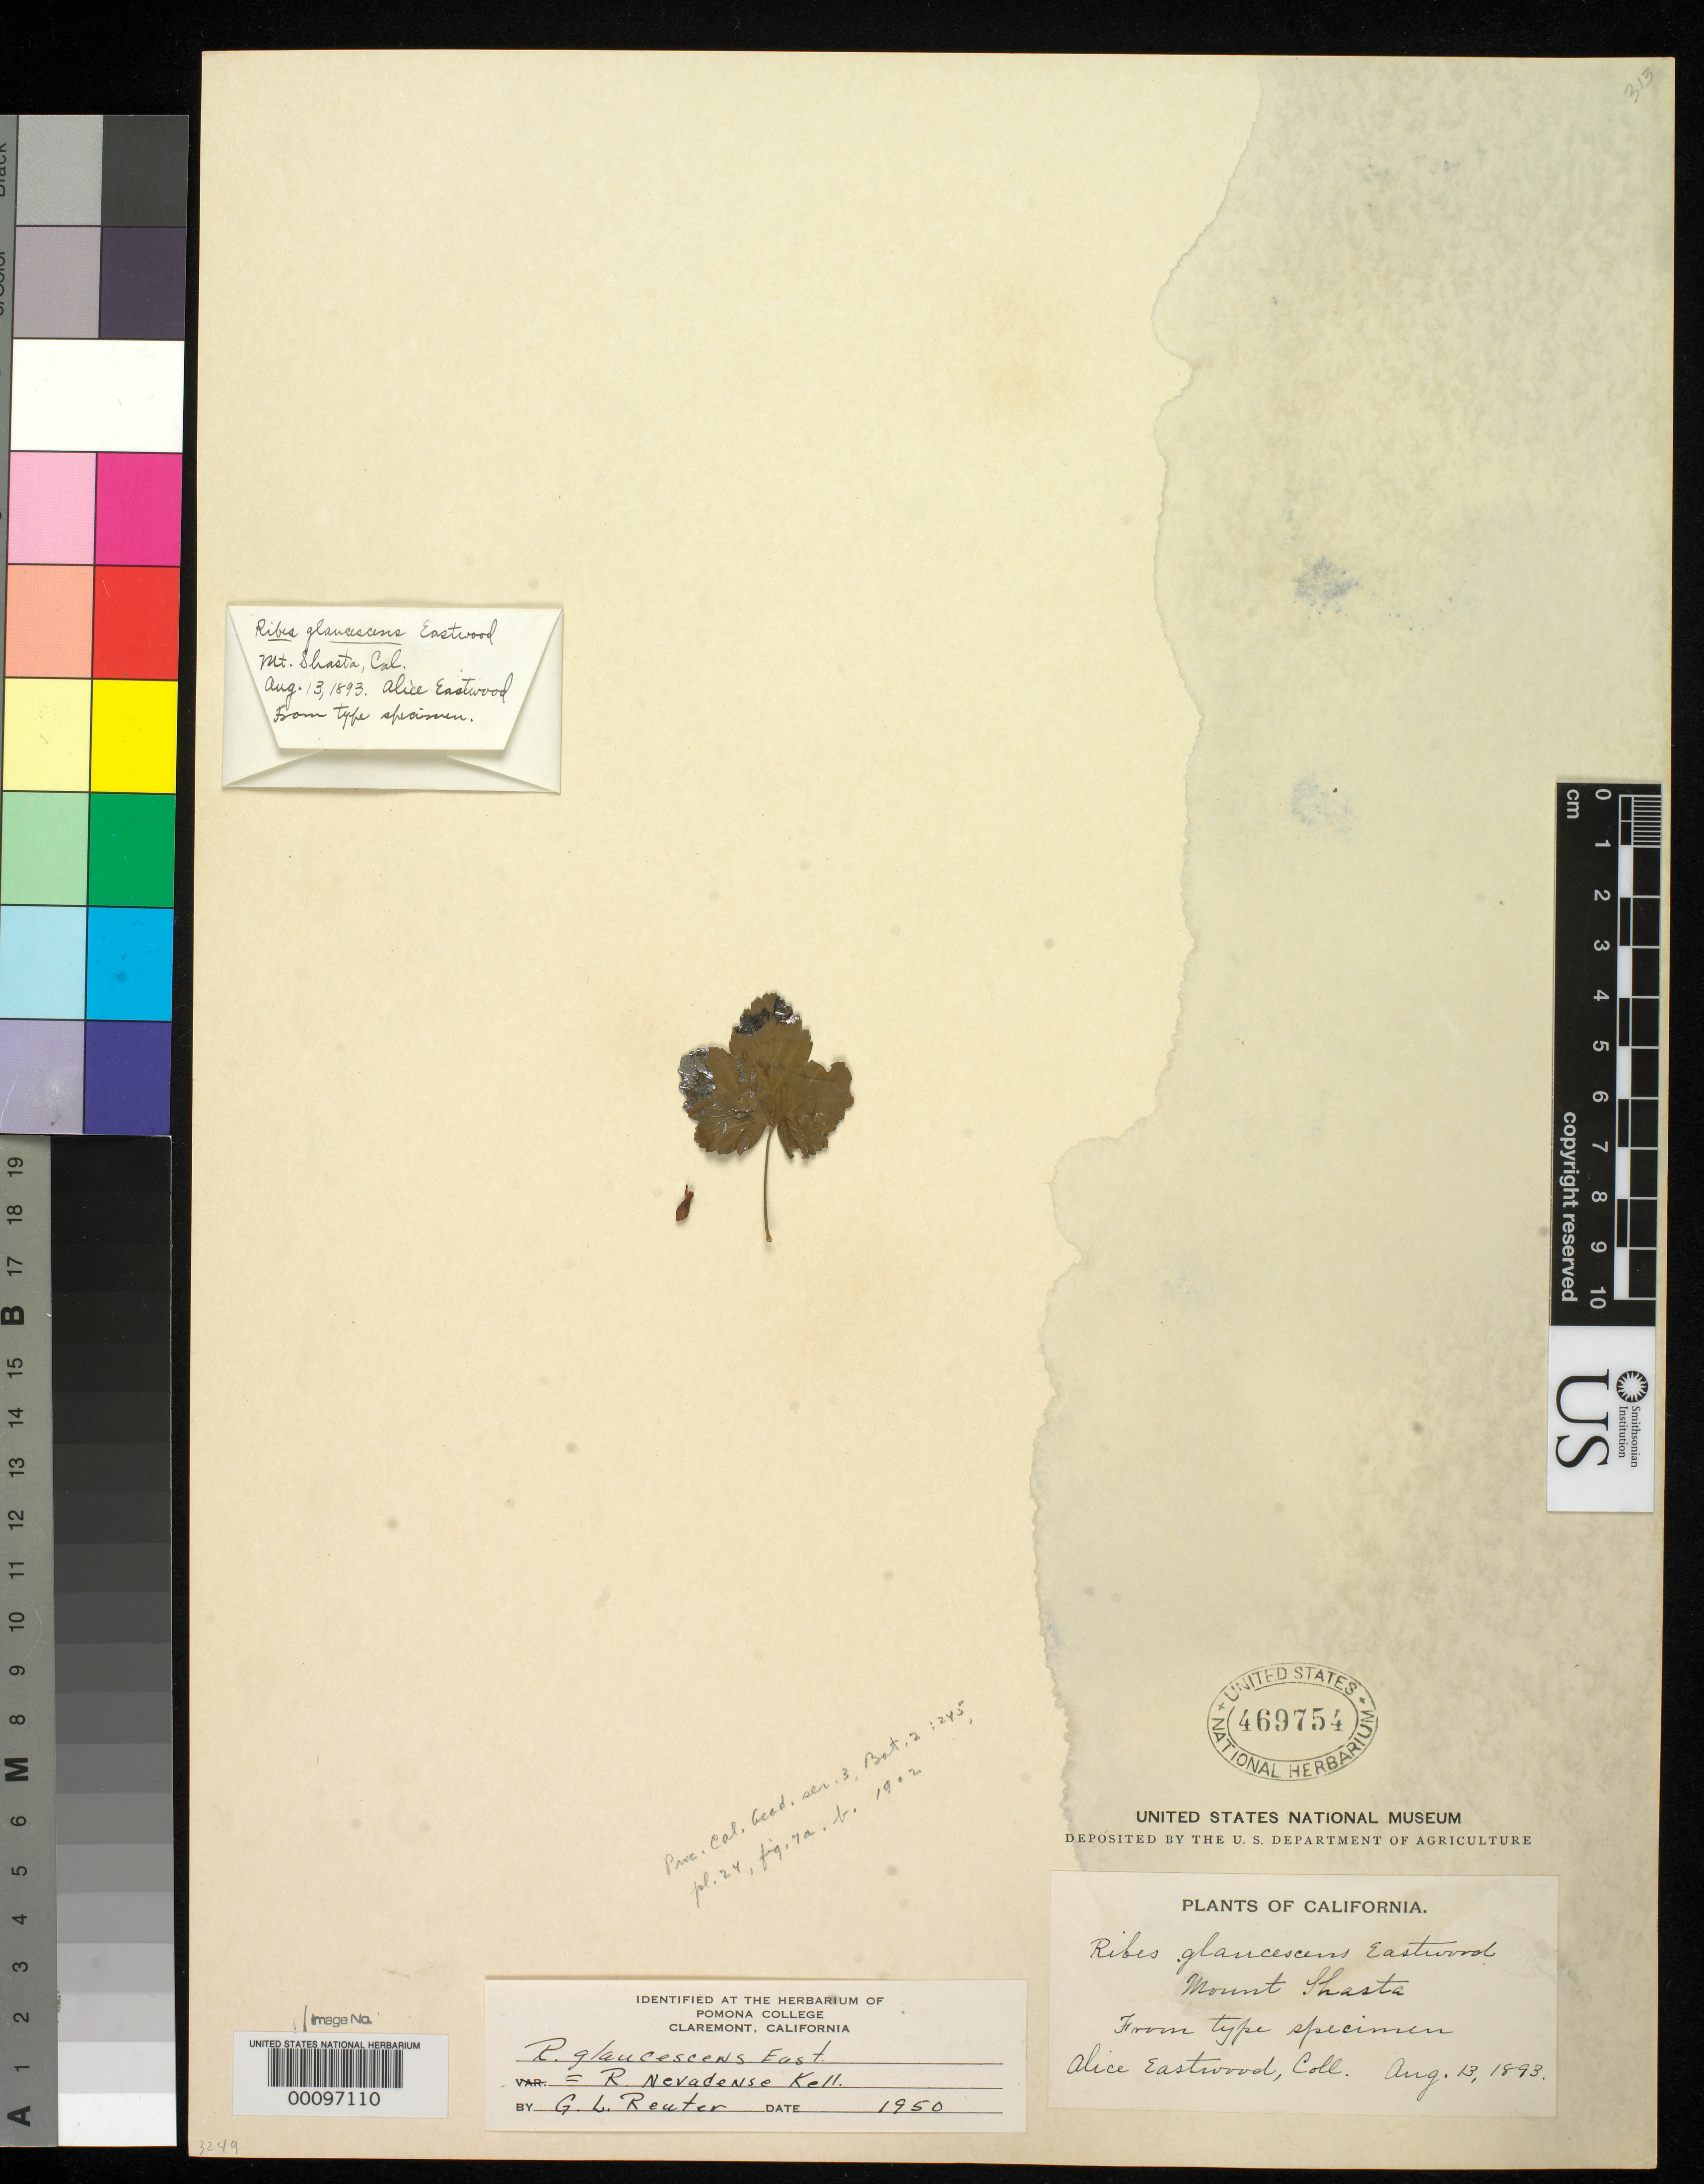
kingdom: Plantae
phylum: Tracheophyta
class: Magnoliopsida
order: Saxifragales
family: Grossulariaceae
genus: Ribes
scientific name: Ribes glaucescens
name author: Eastw.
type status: Type Fragment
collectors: A. Eastwood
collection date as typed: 13 Aug 1893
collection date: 1893-08-13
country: United States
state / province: California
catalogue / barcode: US 469754